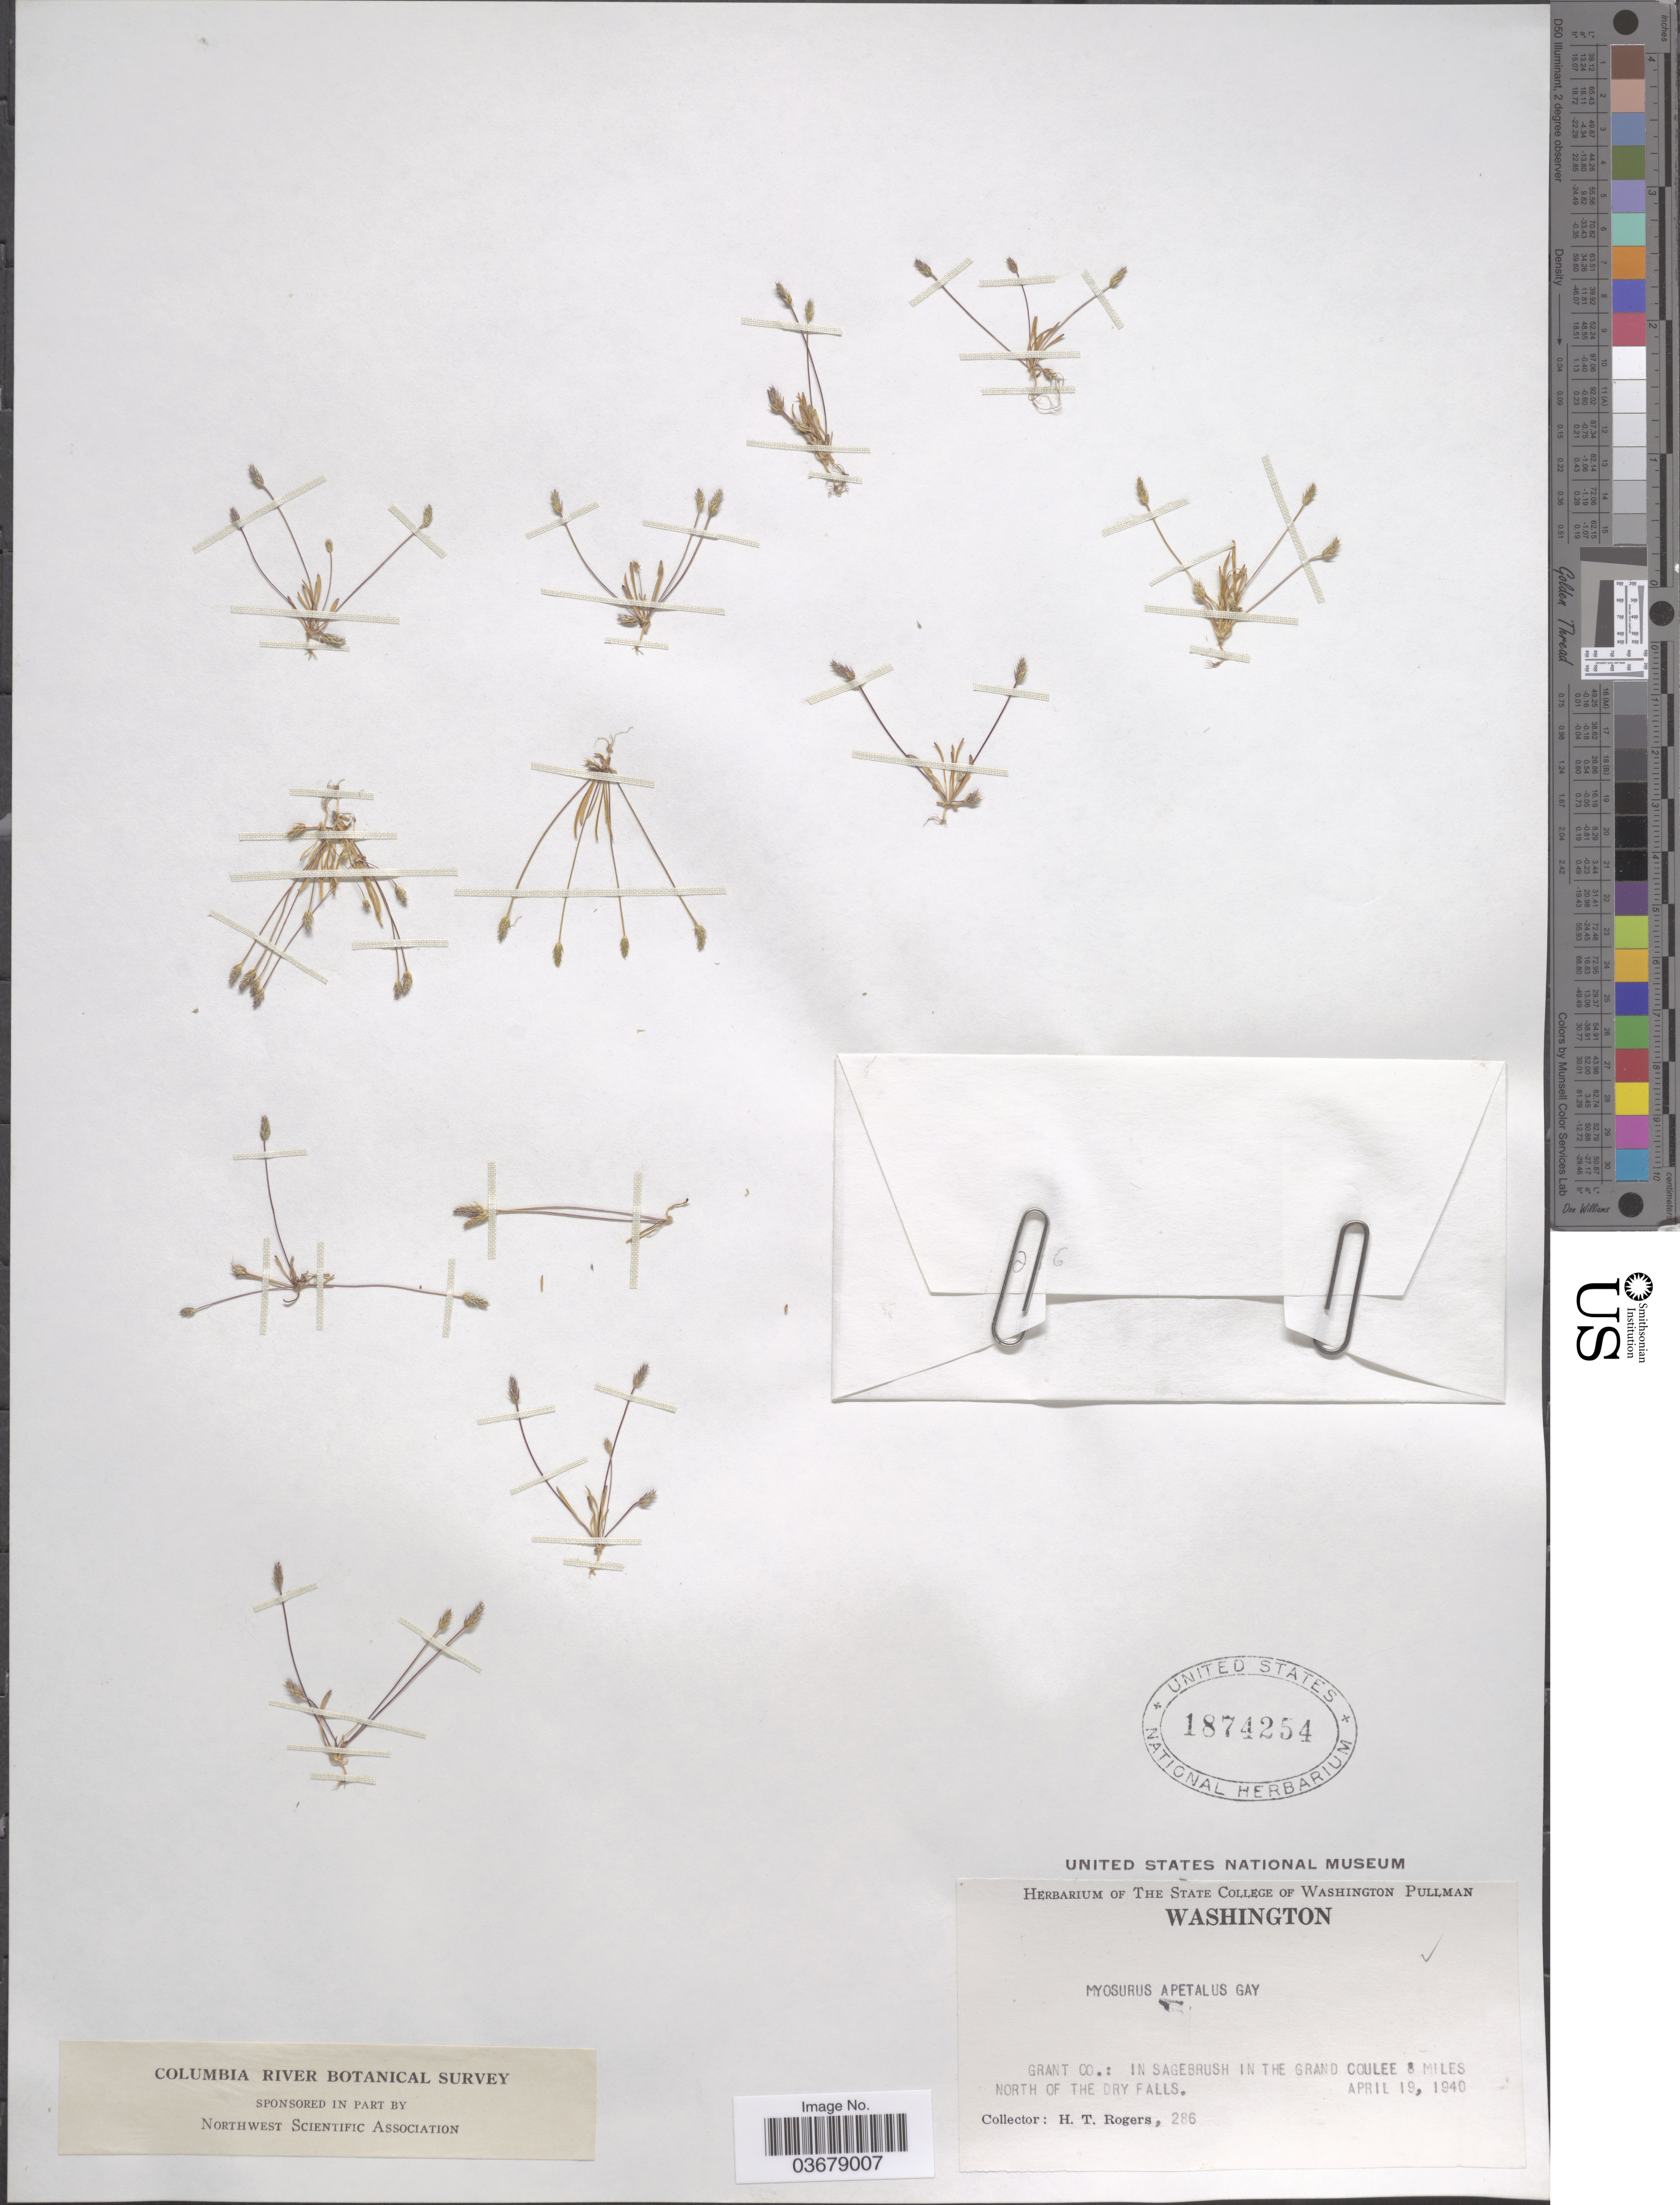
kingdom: Plantae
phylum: Tracheophyta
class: Magnoliopsida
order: Ranunculales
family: Ranunculaceae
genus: Myosurus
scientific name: Myosurus aristatus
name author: Benth.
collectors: H. Rogers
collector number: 286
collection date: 1940-04-19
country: United States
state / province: Washington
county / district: Grant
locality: Grant Co.: in the Grand Coulee 8 miles North of the Dry Falls.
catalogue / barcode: US 1874254